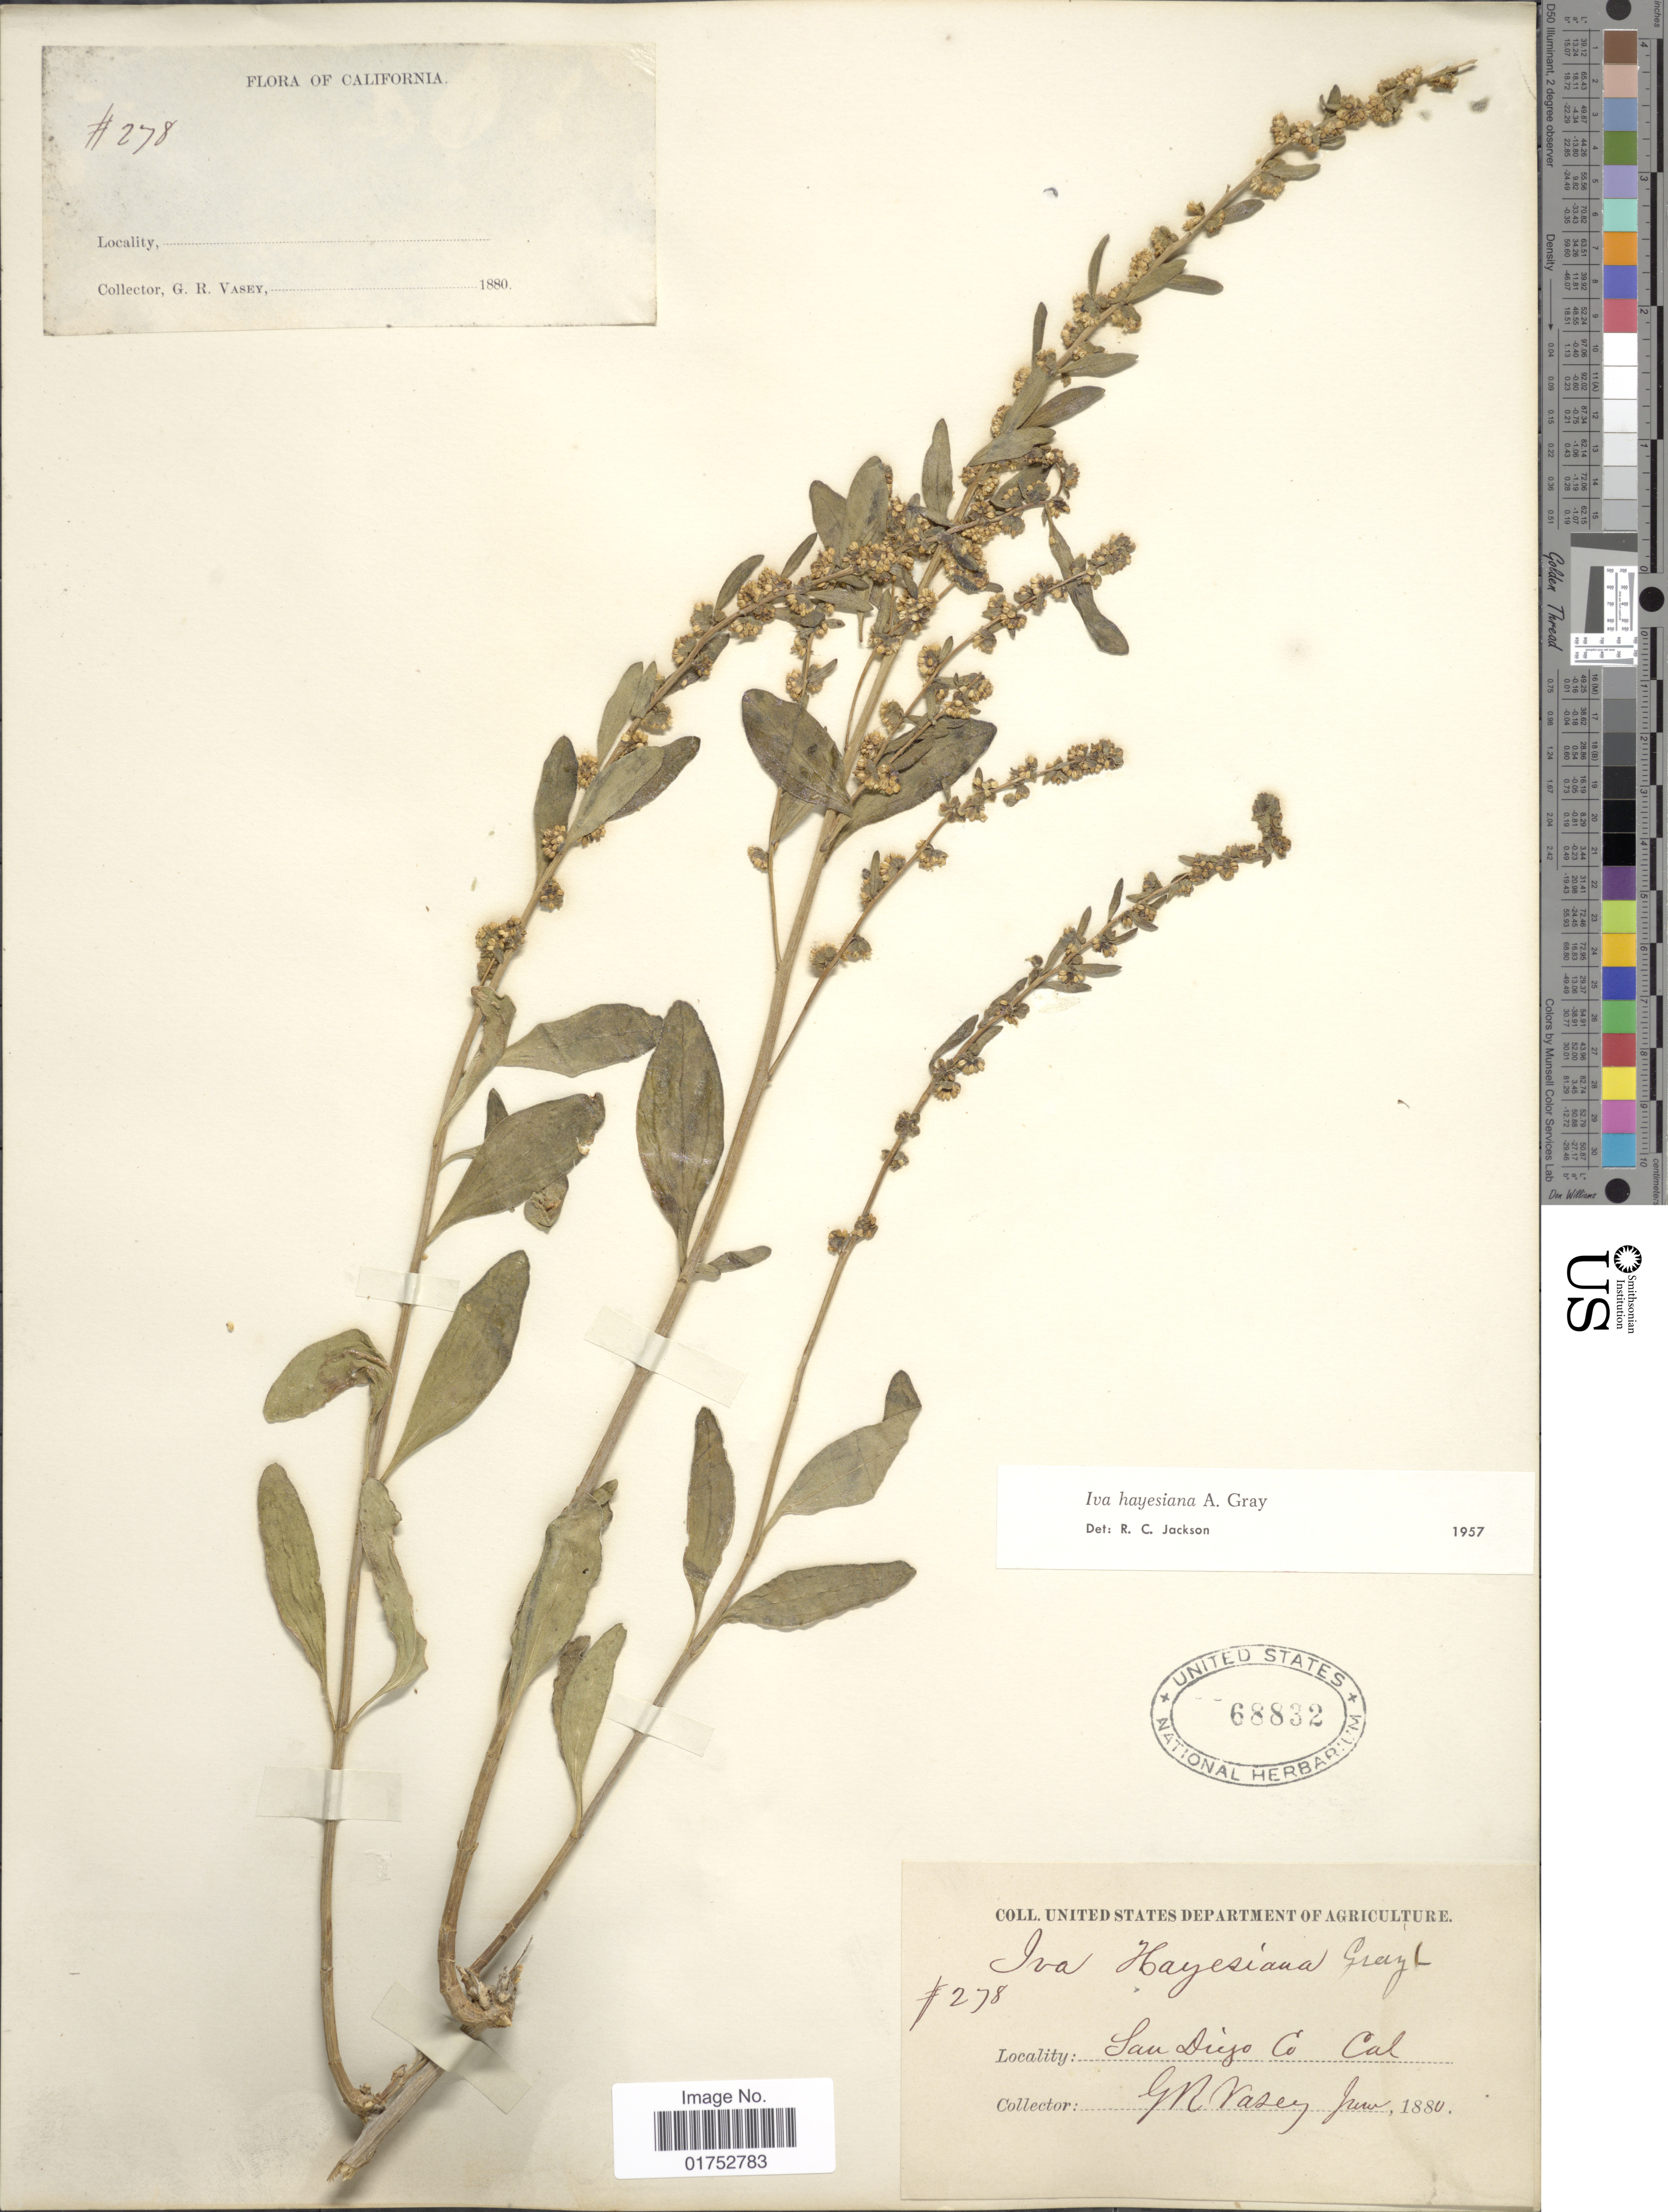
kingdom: Plantae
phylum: Tracheophyta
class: Magnoliopsida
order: Asterales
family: Asteraceae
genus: Iva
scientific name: Iva hayesiana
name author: A. Gray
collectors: G. R. Vasey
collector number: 278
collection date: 1880-06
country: United States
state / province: California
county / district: San Diego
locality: San Diego Co., Cal.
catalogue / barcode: US 68832